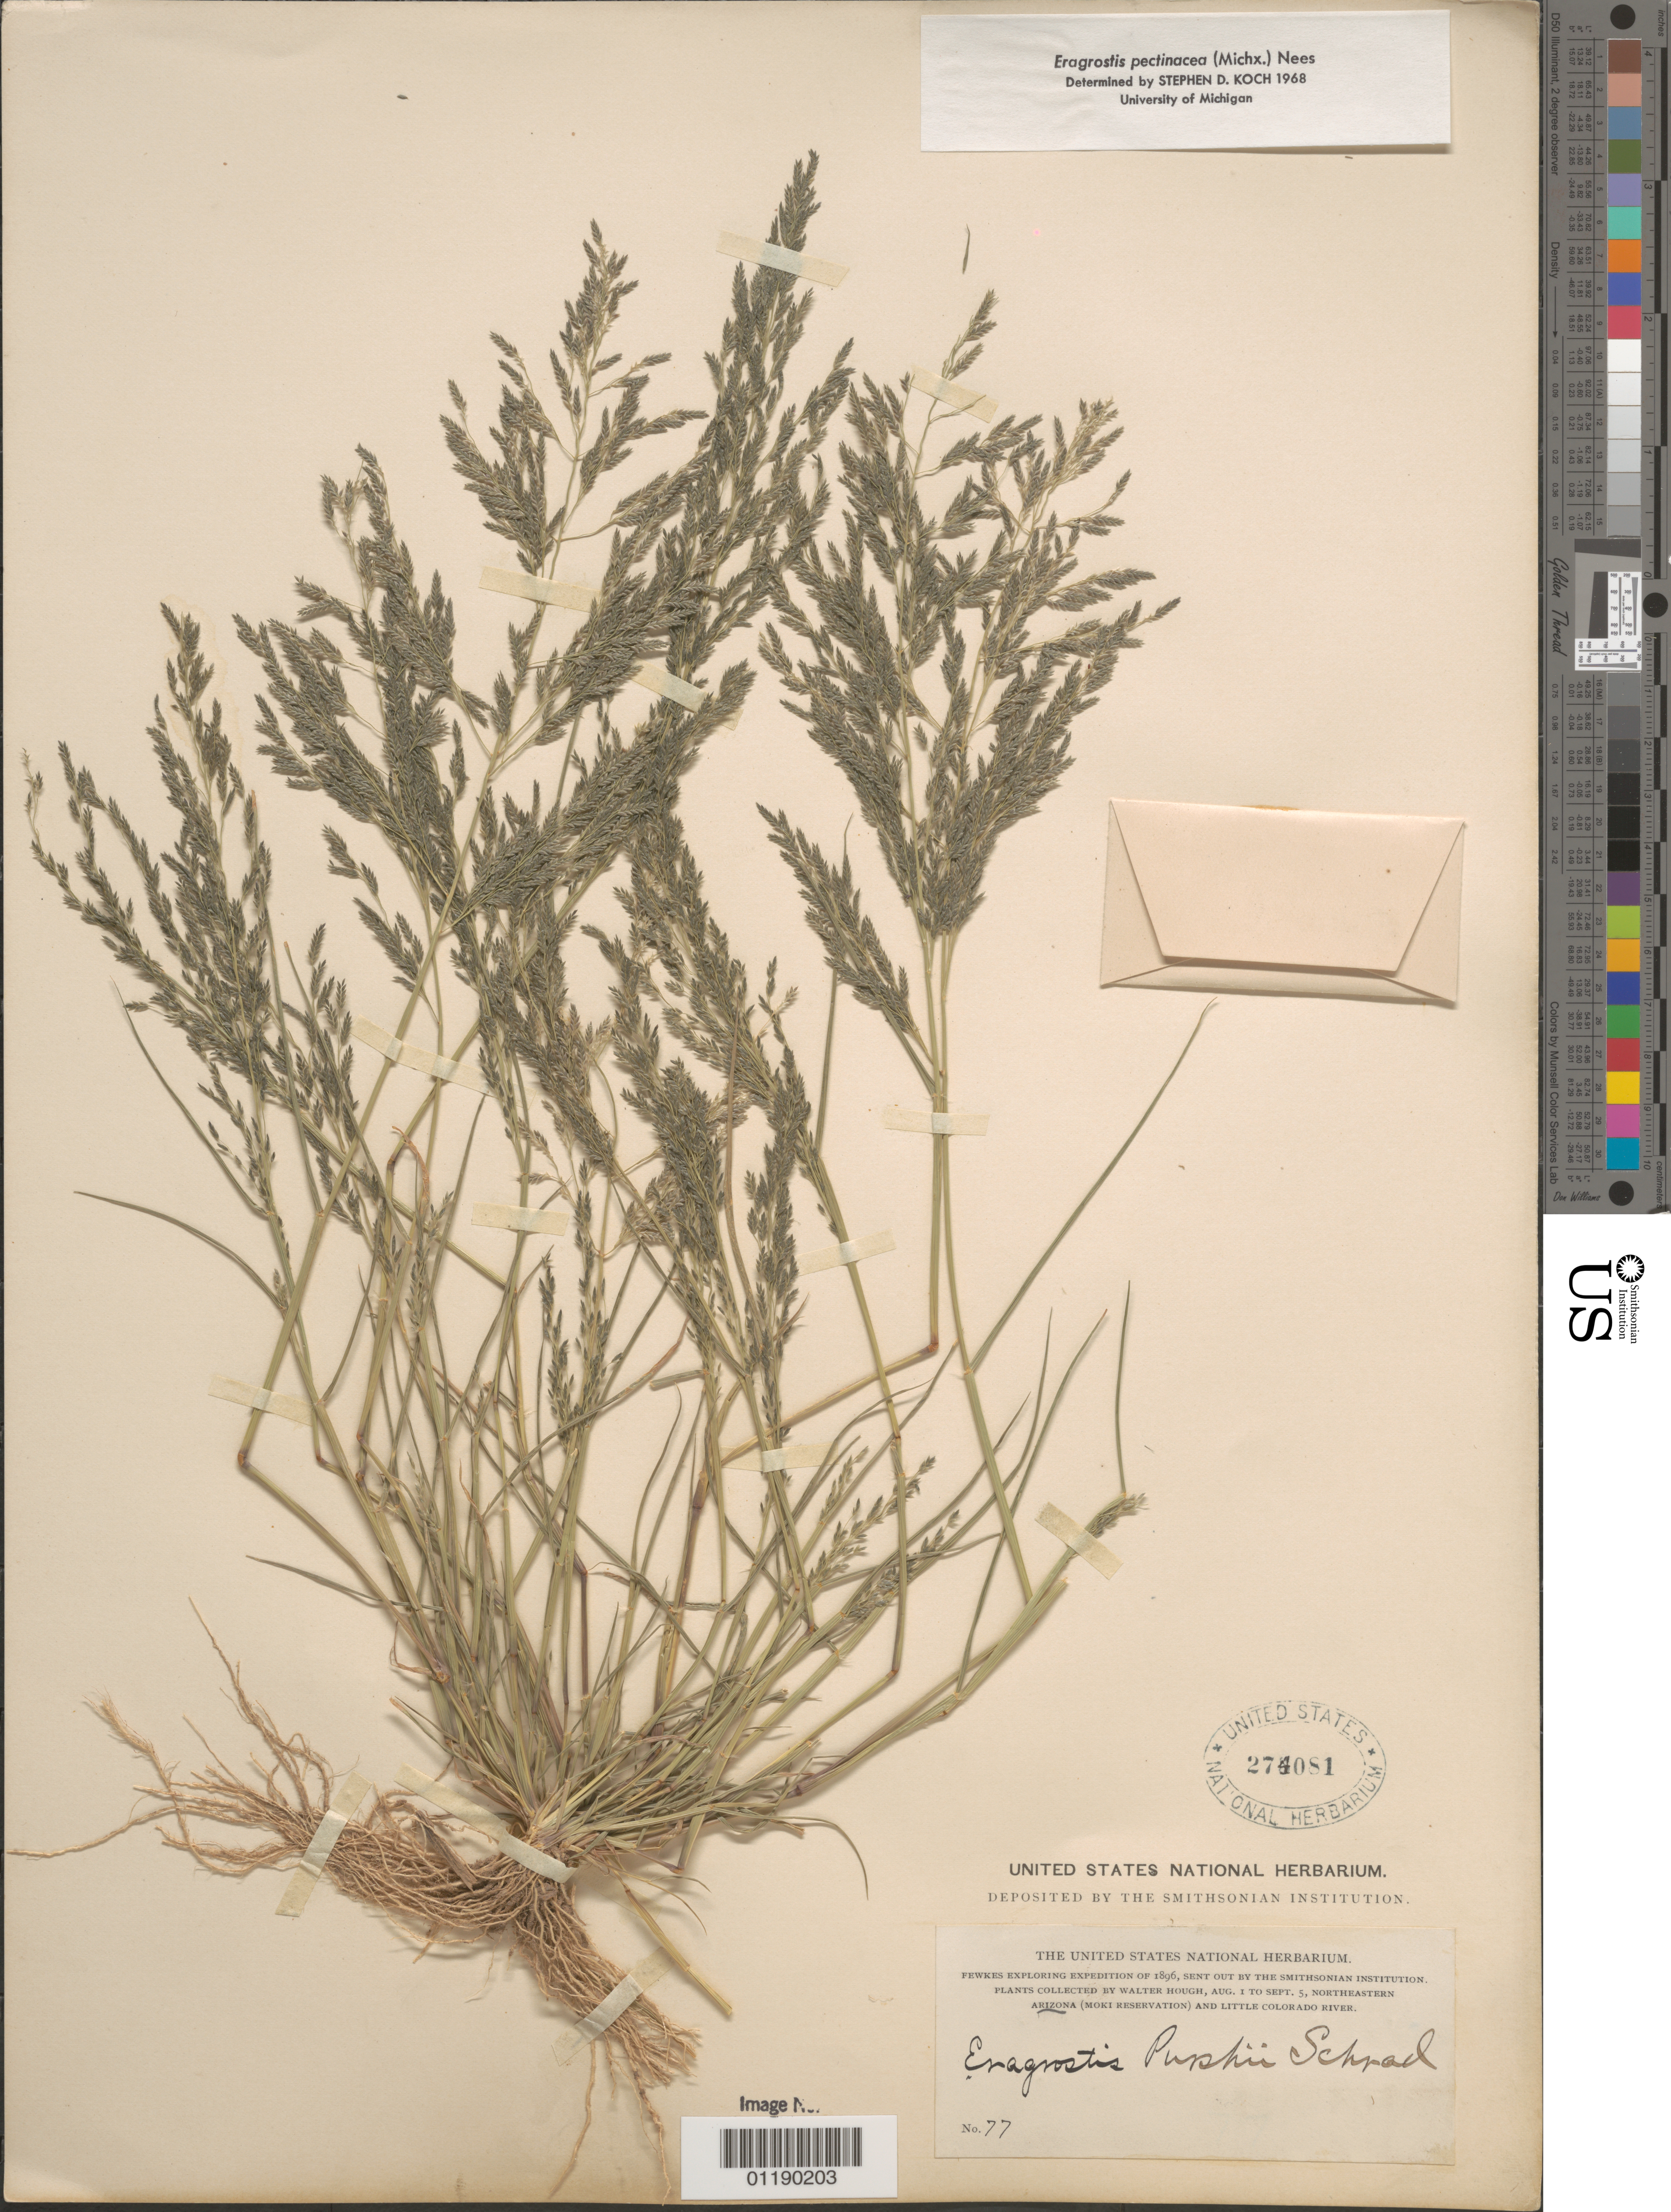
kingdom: Plantae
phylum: Tracheophyta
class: Liliopsida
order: Poales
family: Poaceae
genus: Eragrostis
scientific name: Eragrostis pectinacea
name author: (Michx.) Nees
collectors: W. Hough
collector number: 77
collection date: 1896-08-01/1896-09-05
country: United States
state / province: Arizona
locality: Moki Reservation and Little Colorado River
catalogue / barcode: US 274081